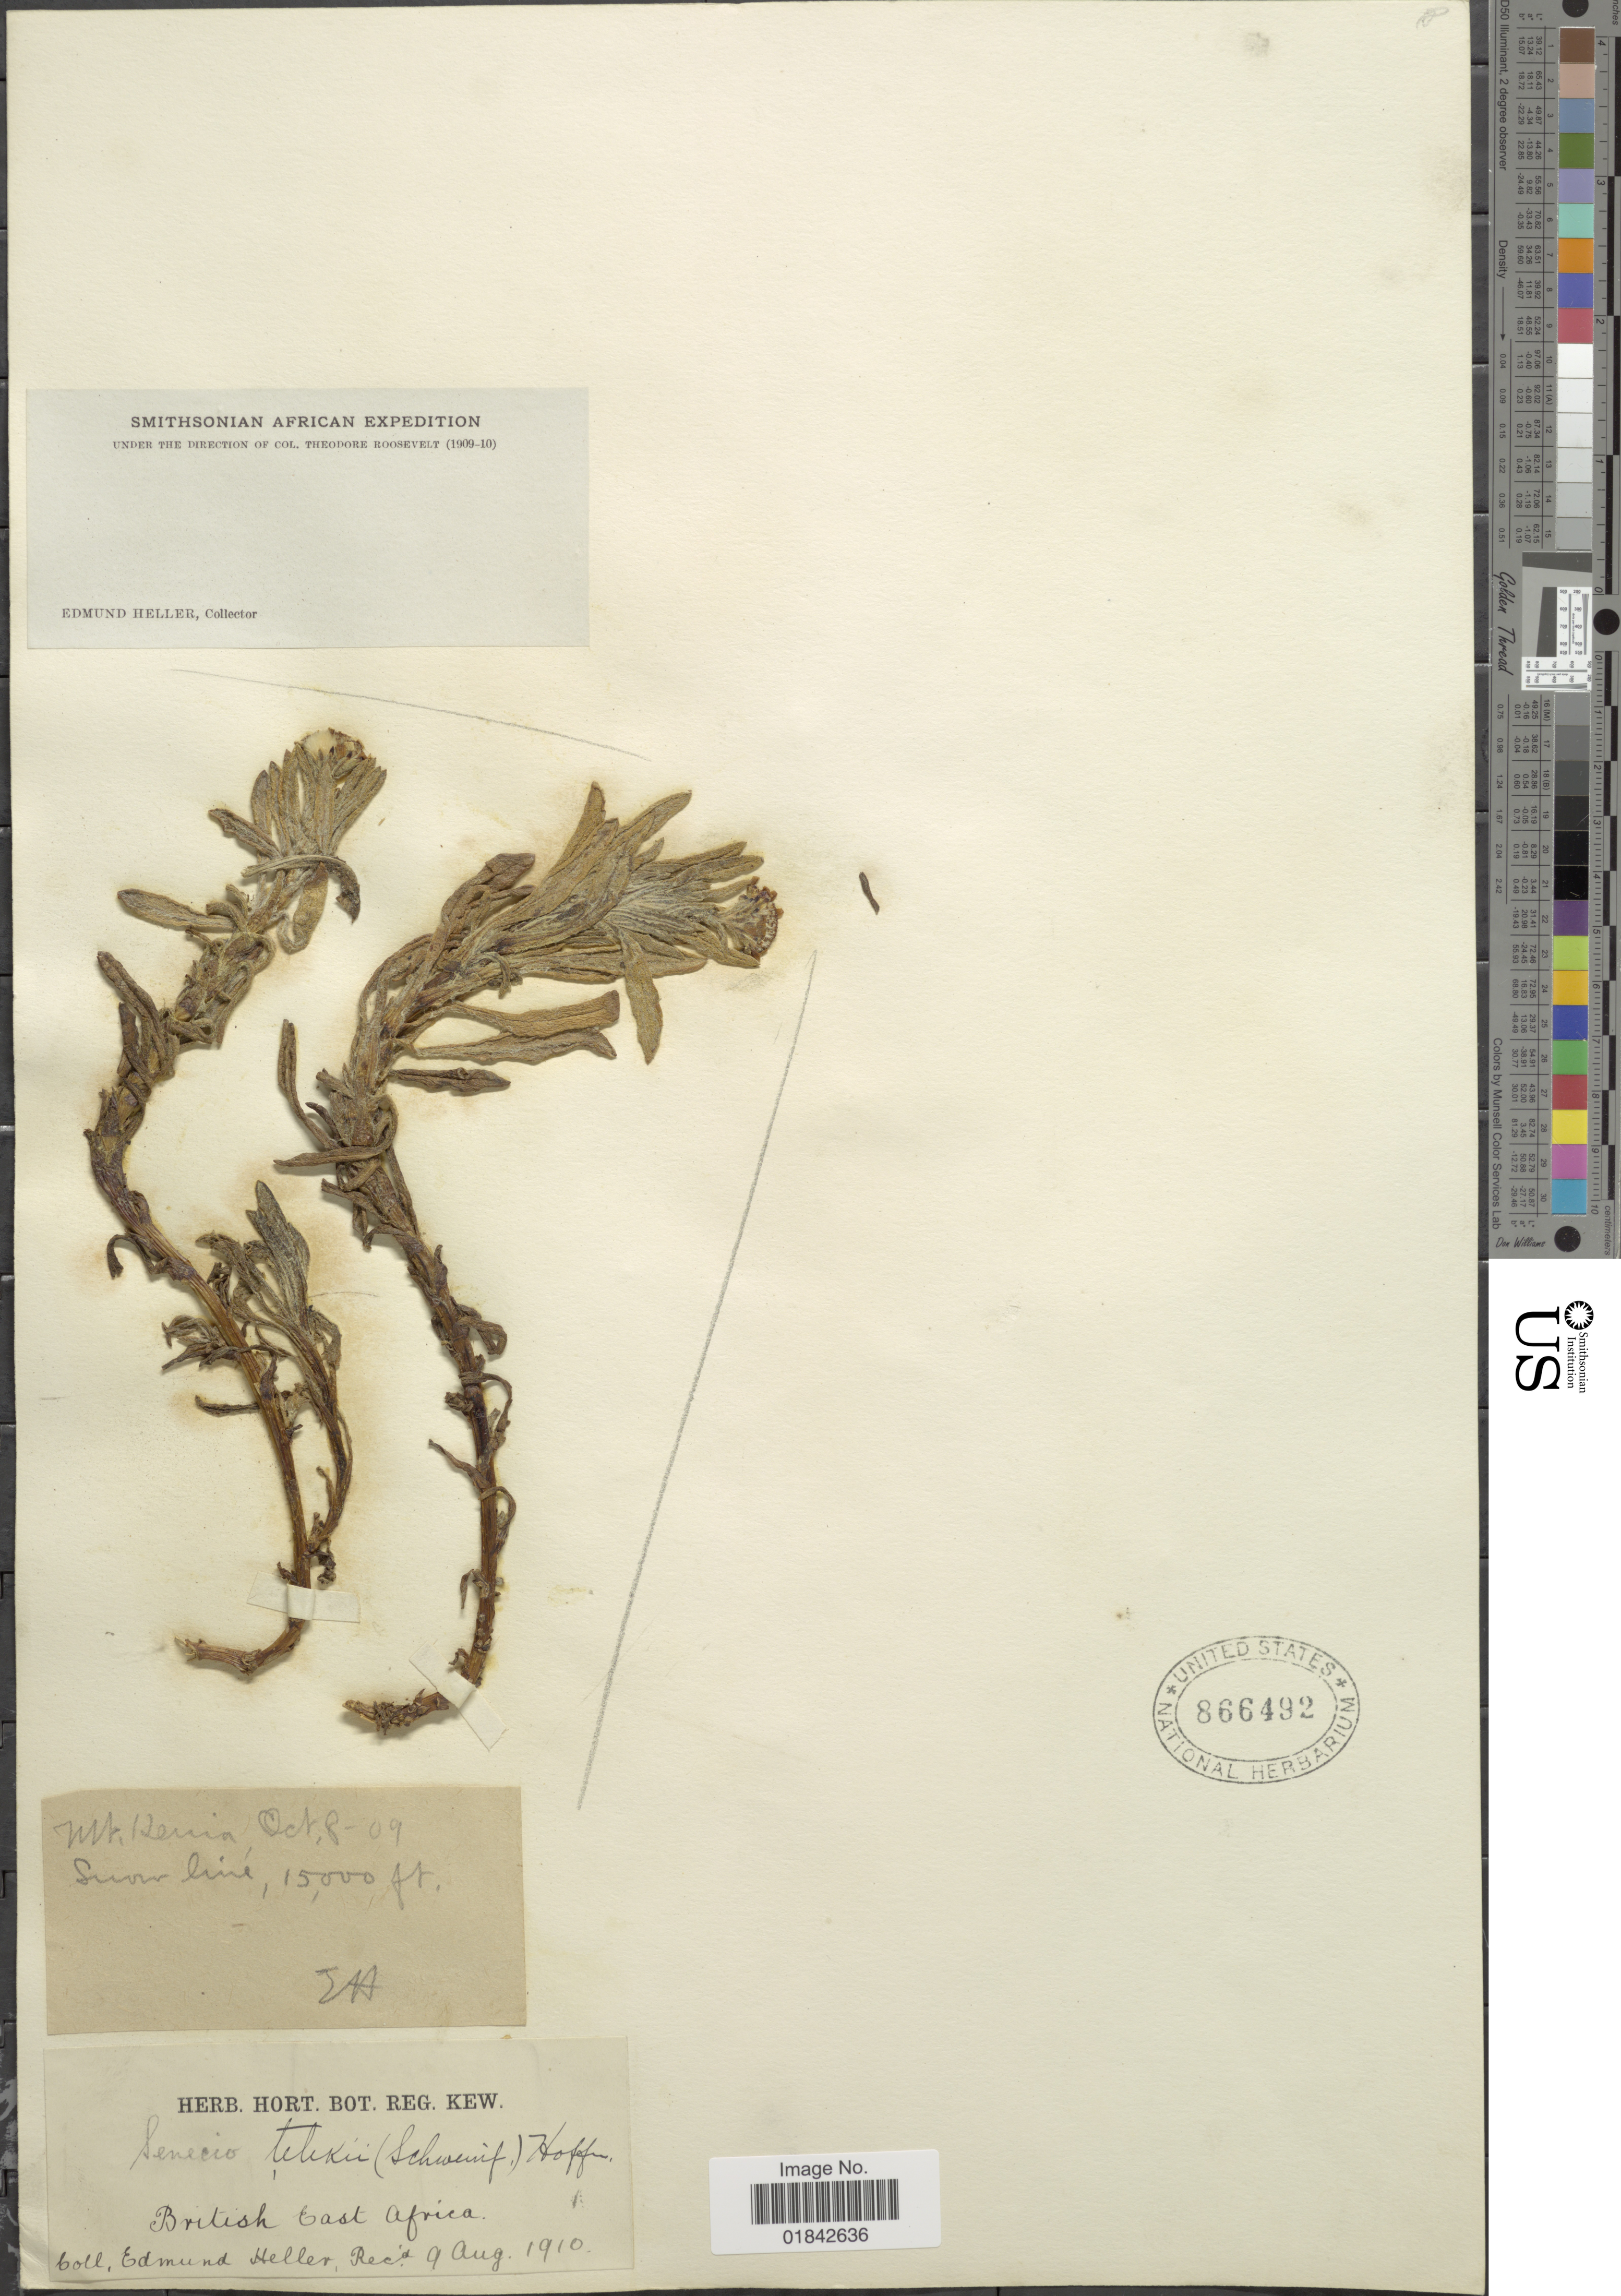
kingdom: Plantae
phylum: Tracheophyta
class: Magnoliopsida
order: Asterales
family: Asteraceae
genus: Senecio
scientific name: Senecio telekii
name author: (Schweinf.) O. Hoffm.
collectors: E. Heller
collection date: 1910-08-09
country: Kenya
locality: British East Africa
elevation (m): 4572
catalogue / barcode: US 866492